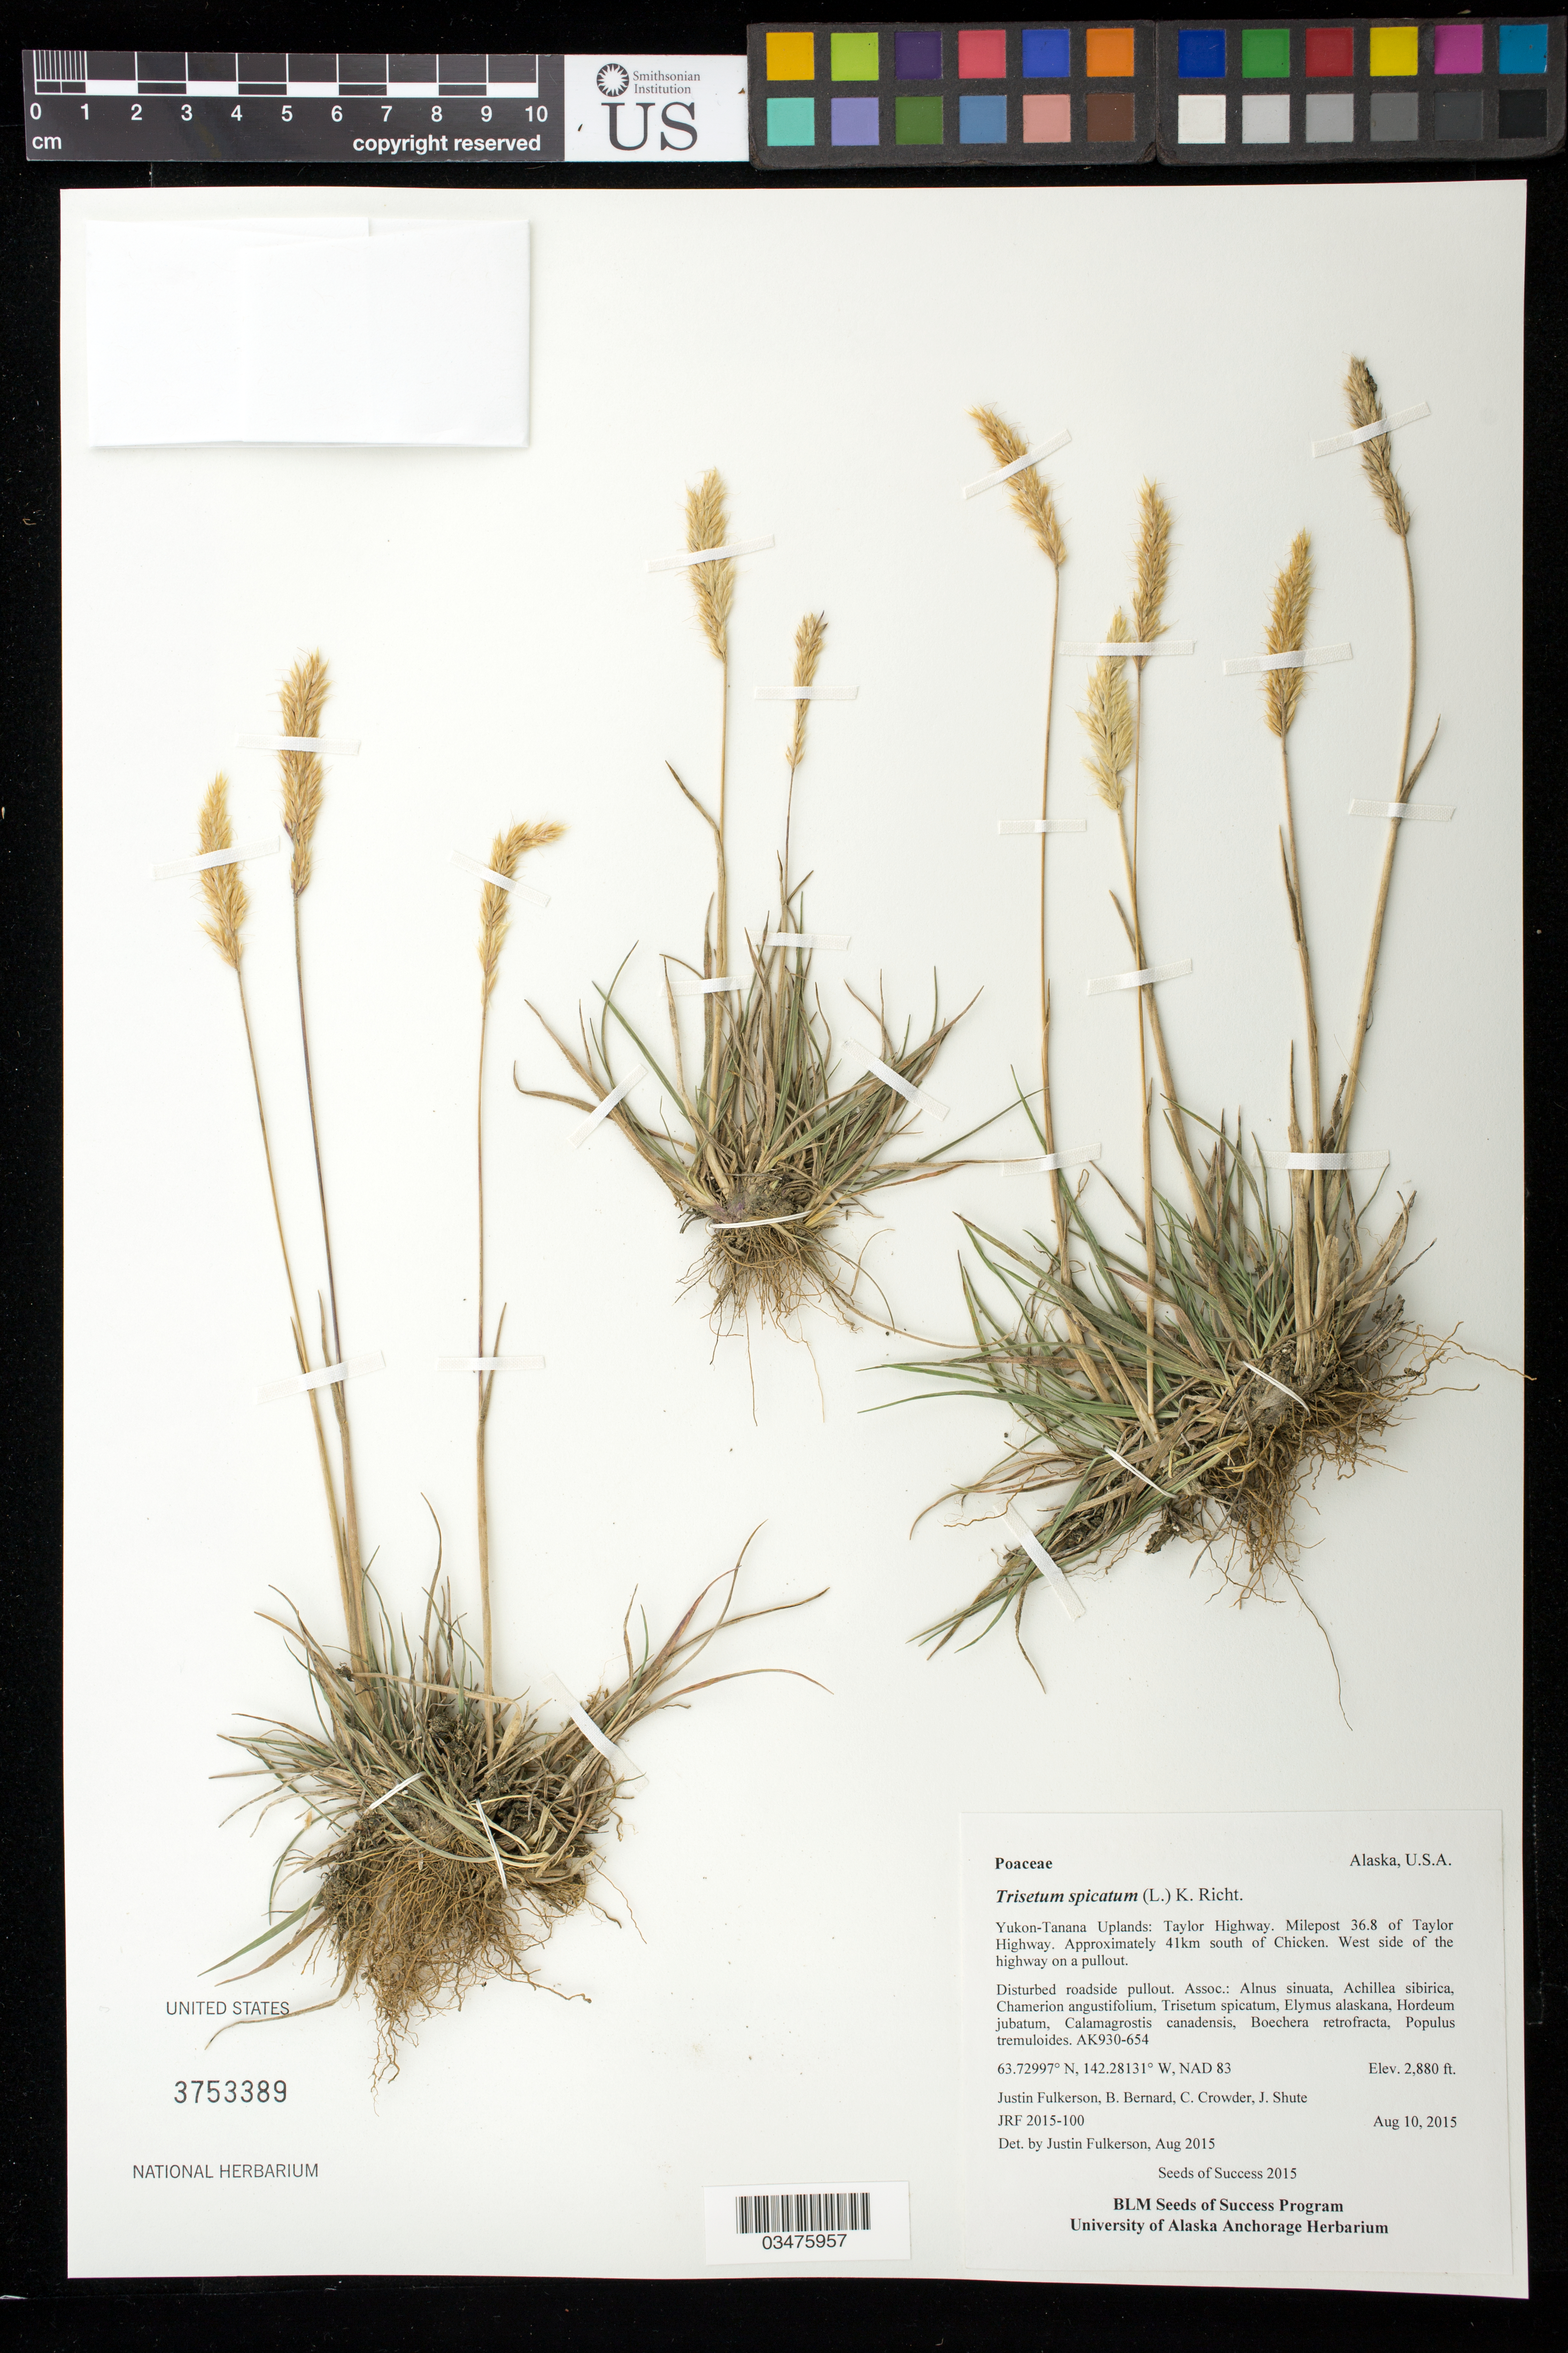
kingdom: Plantae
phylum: Tracheophyta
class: Liliopsida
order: Poales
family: Poaceae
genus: Trisetum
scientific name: Trisetum spicatum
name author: (L.) K. Richt.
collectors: J. Fulkerson, C. Crowder, J. Shute & B. Bernard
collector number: AK930-654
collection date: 2015-08-10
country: United States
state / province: Alaska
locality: Yukon-Tanana Uplands, Taylor Highway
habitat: Disturbed roadside pullout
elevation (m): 878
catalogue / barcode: US 3753389